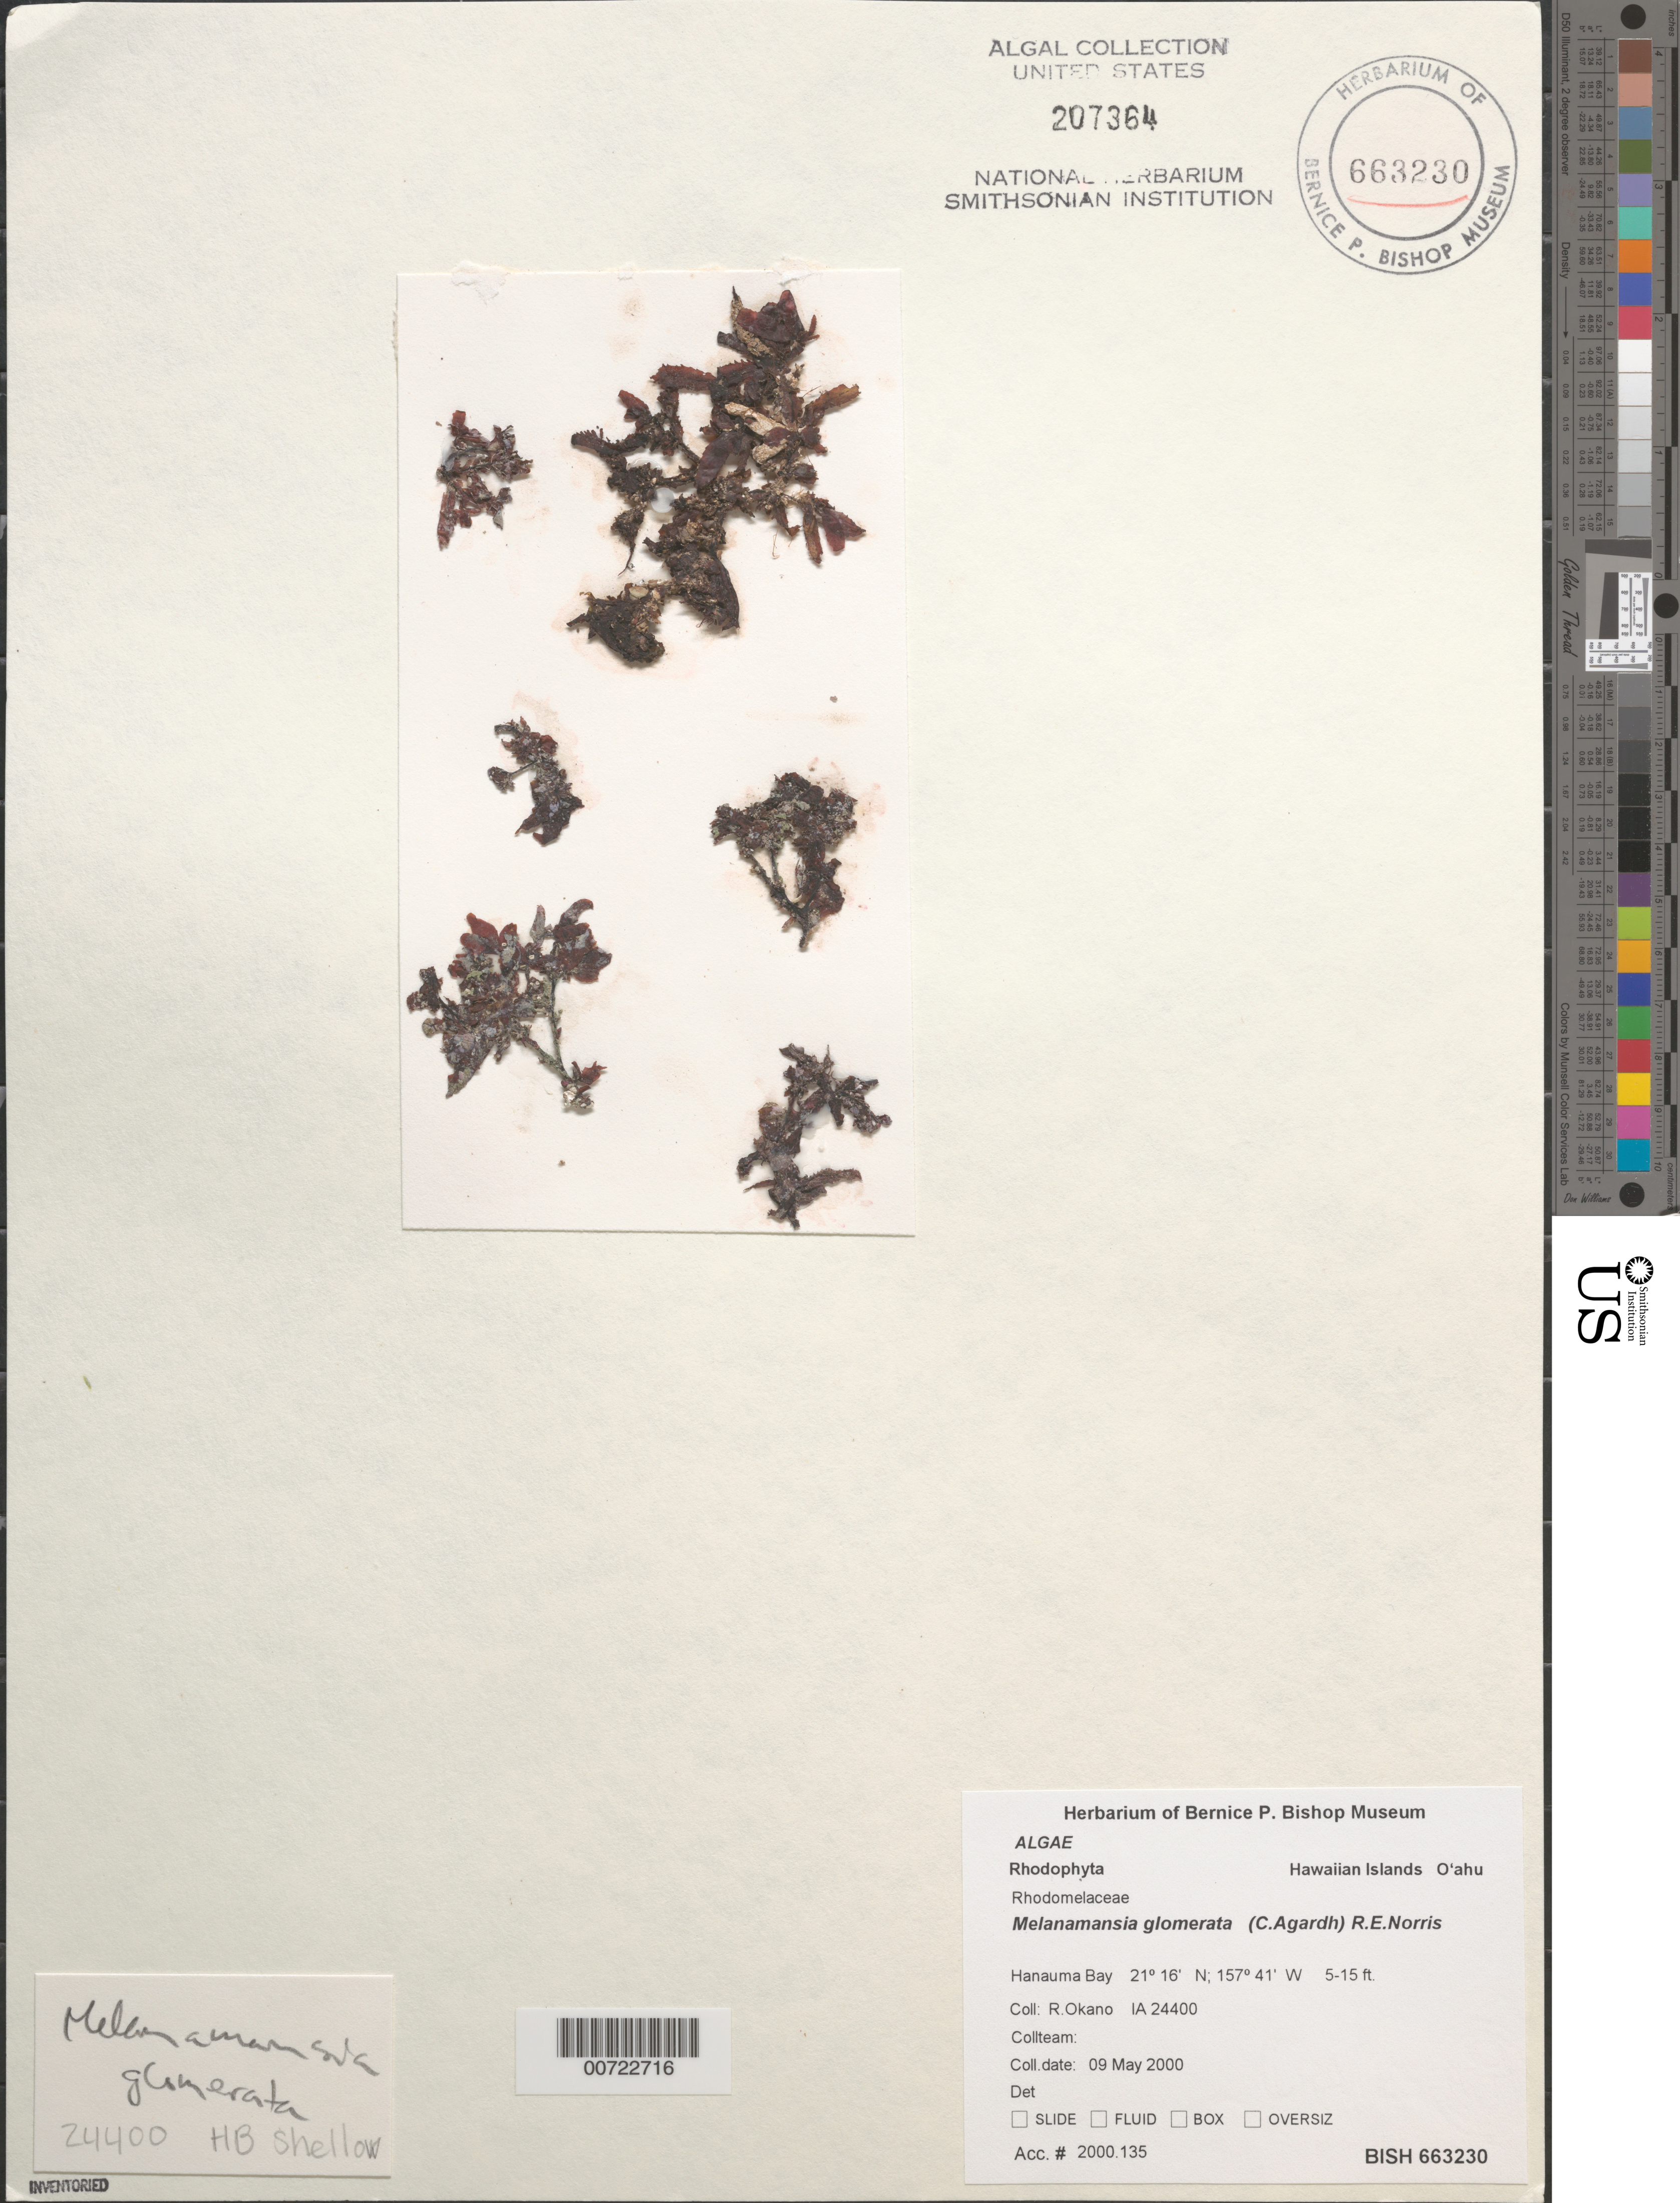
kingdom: Plantae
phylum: Rhodophyta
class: Florideophyceae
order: Ceramiales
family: Rhodomelaceae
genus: Amansia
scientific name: Amansia glomerata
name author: C. Agardh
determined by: Algae name updating Project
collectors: R. Okano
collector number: IAA 24400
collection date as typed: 09 May 2000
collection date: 2000-05-09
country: United States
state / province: Hawaii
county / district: Honolulu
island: Oahu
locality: Hanauma Bay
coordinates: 21 16' N, 157 41' W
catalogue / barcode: US 207364